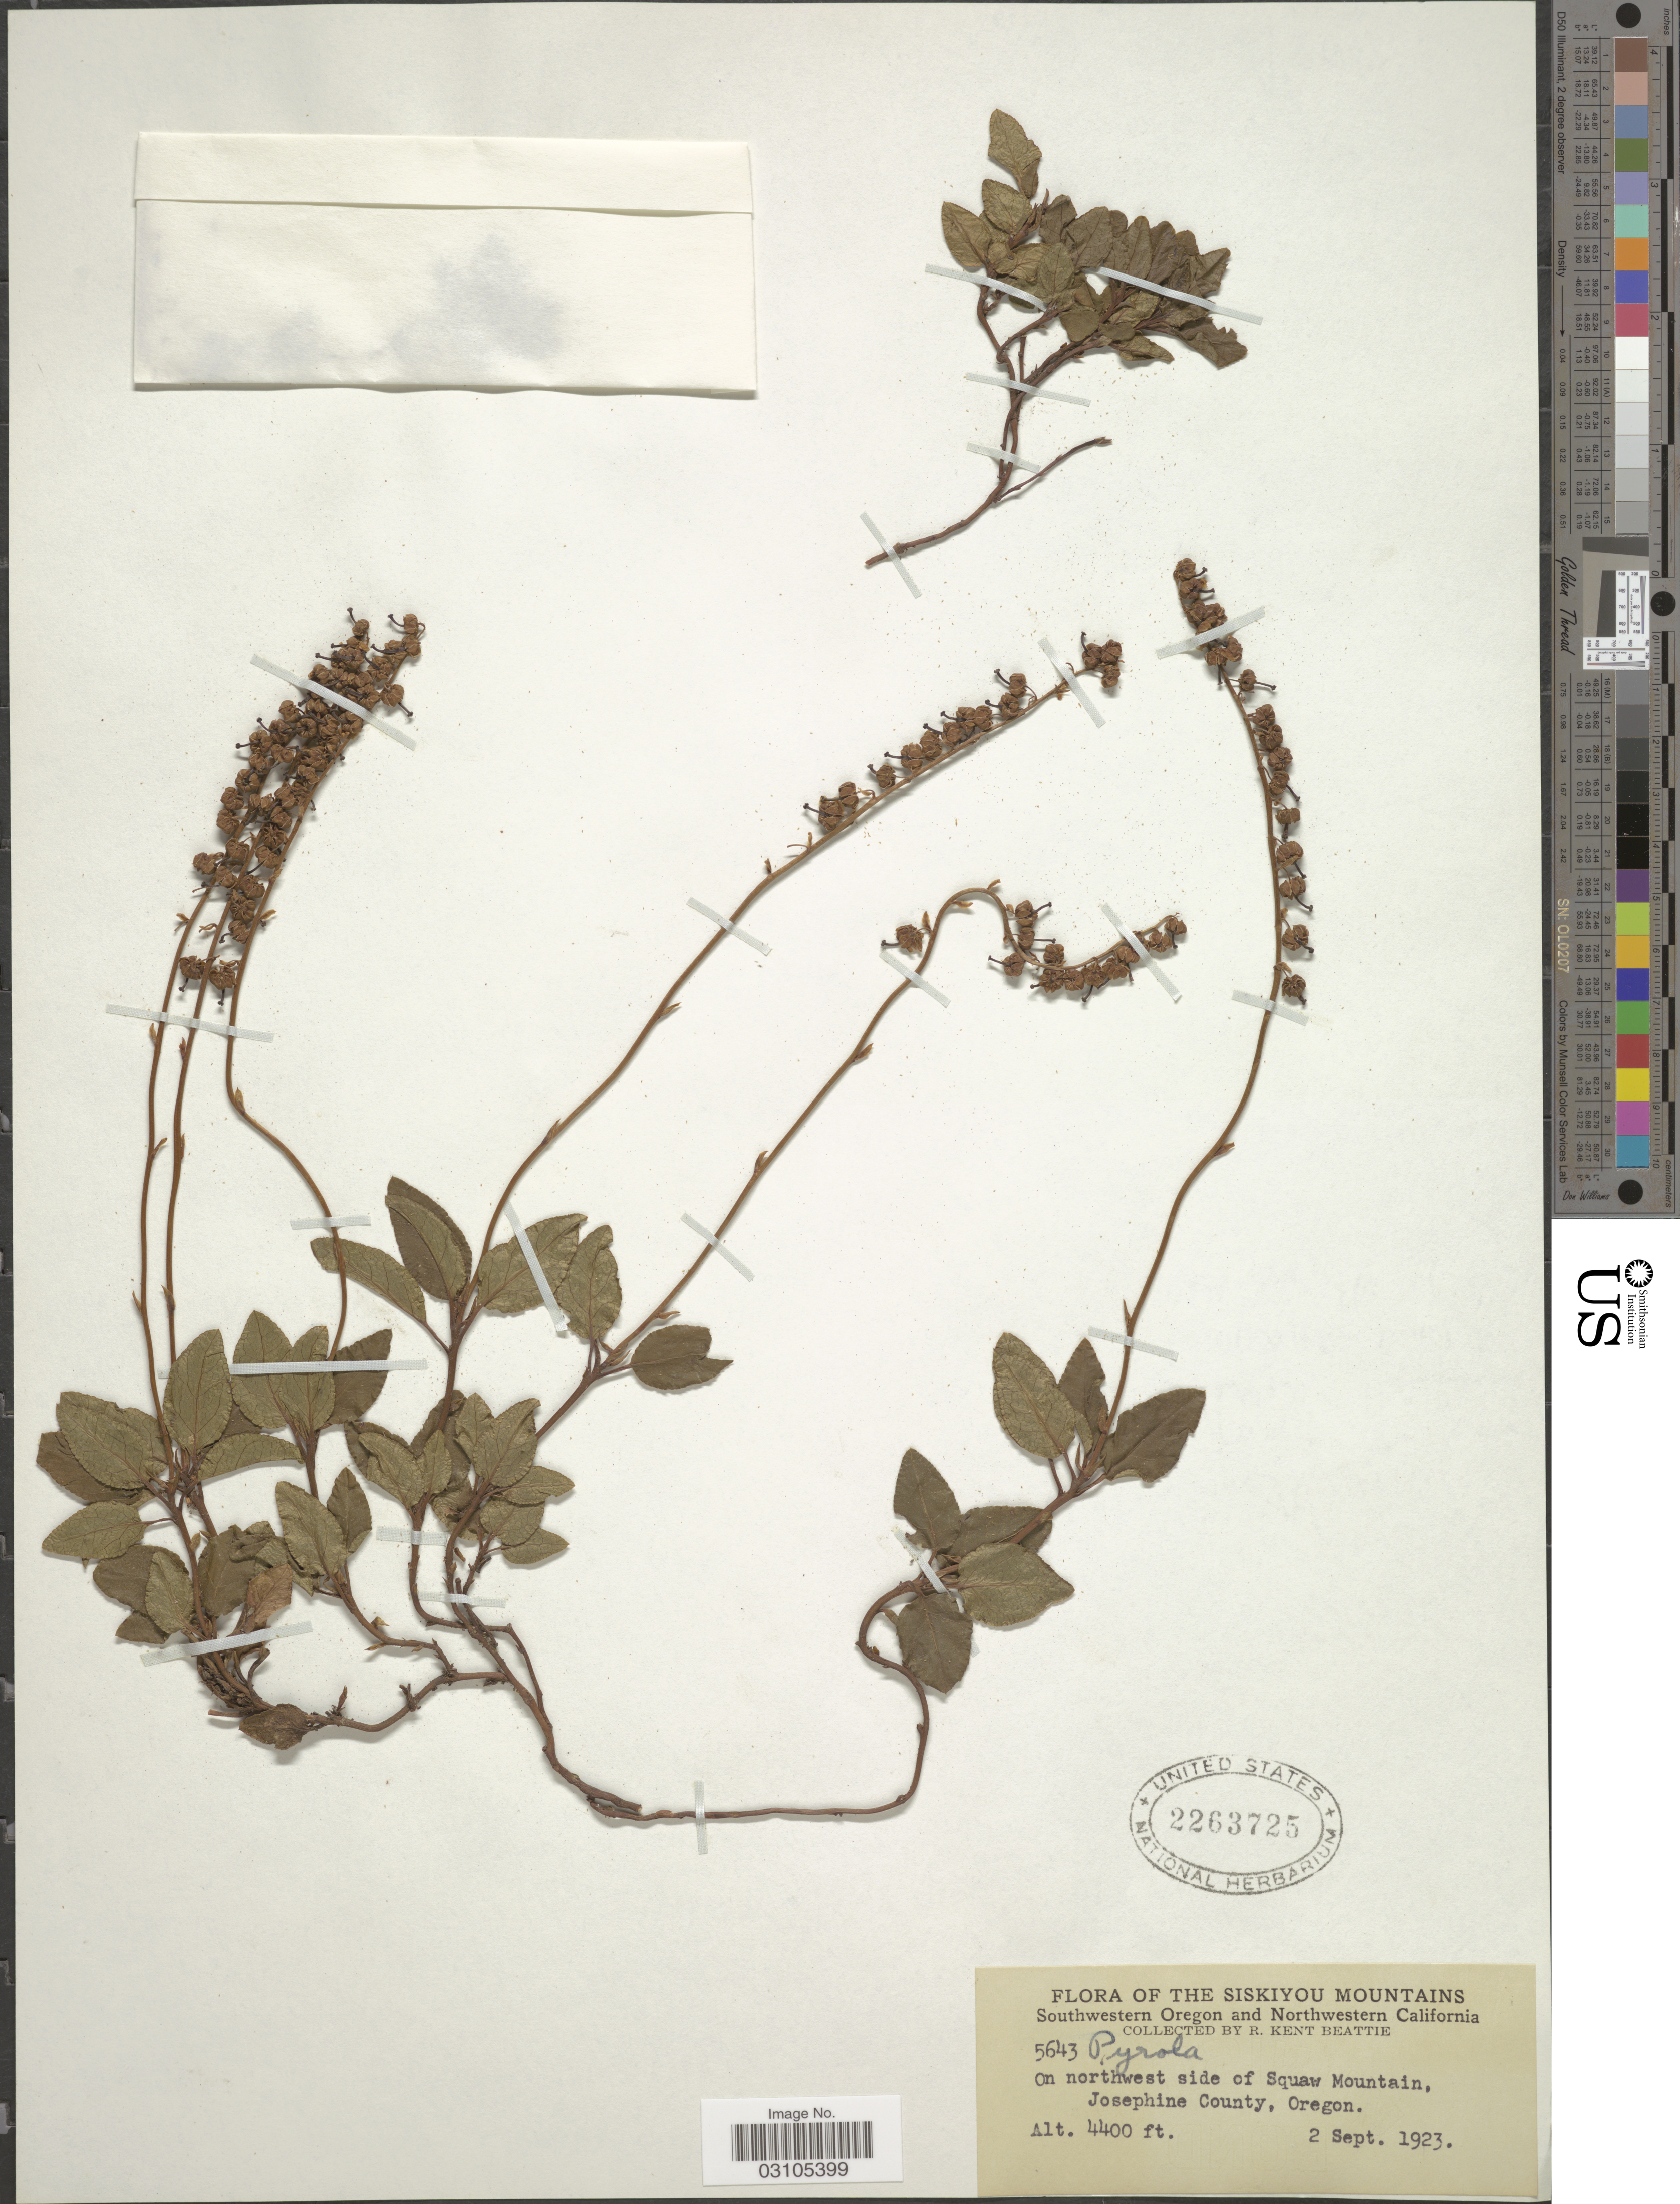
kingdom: Plantae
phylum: Tracheophyta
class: Magnoliopsida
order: Ericales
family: Ericaceae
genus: Orthilia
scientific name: Orthilia secunda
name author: (L.) House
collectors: R. K. Beattie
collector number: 5643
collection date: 1923-09-02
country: United States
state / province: Oregon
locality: Siskiyou Mountains. Southwestern Oregon. On northwest side of Squaw Mountain, Josephine County.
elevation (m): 1341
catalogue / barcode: US 2263725